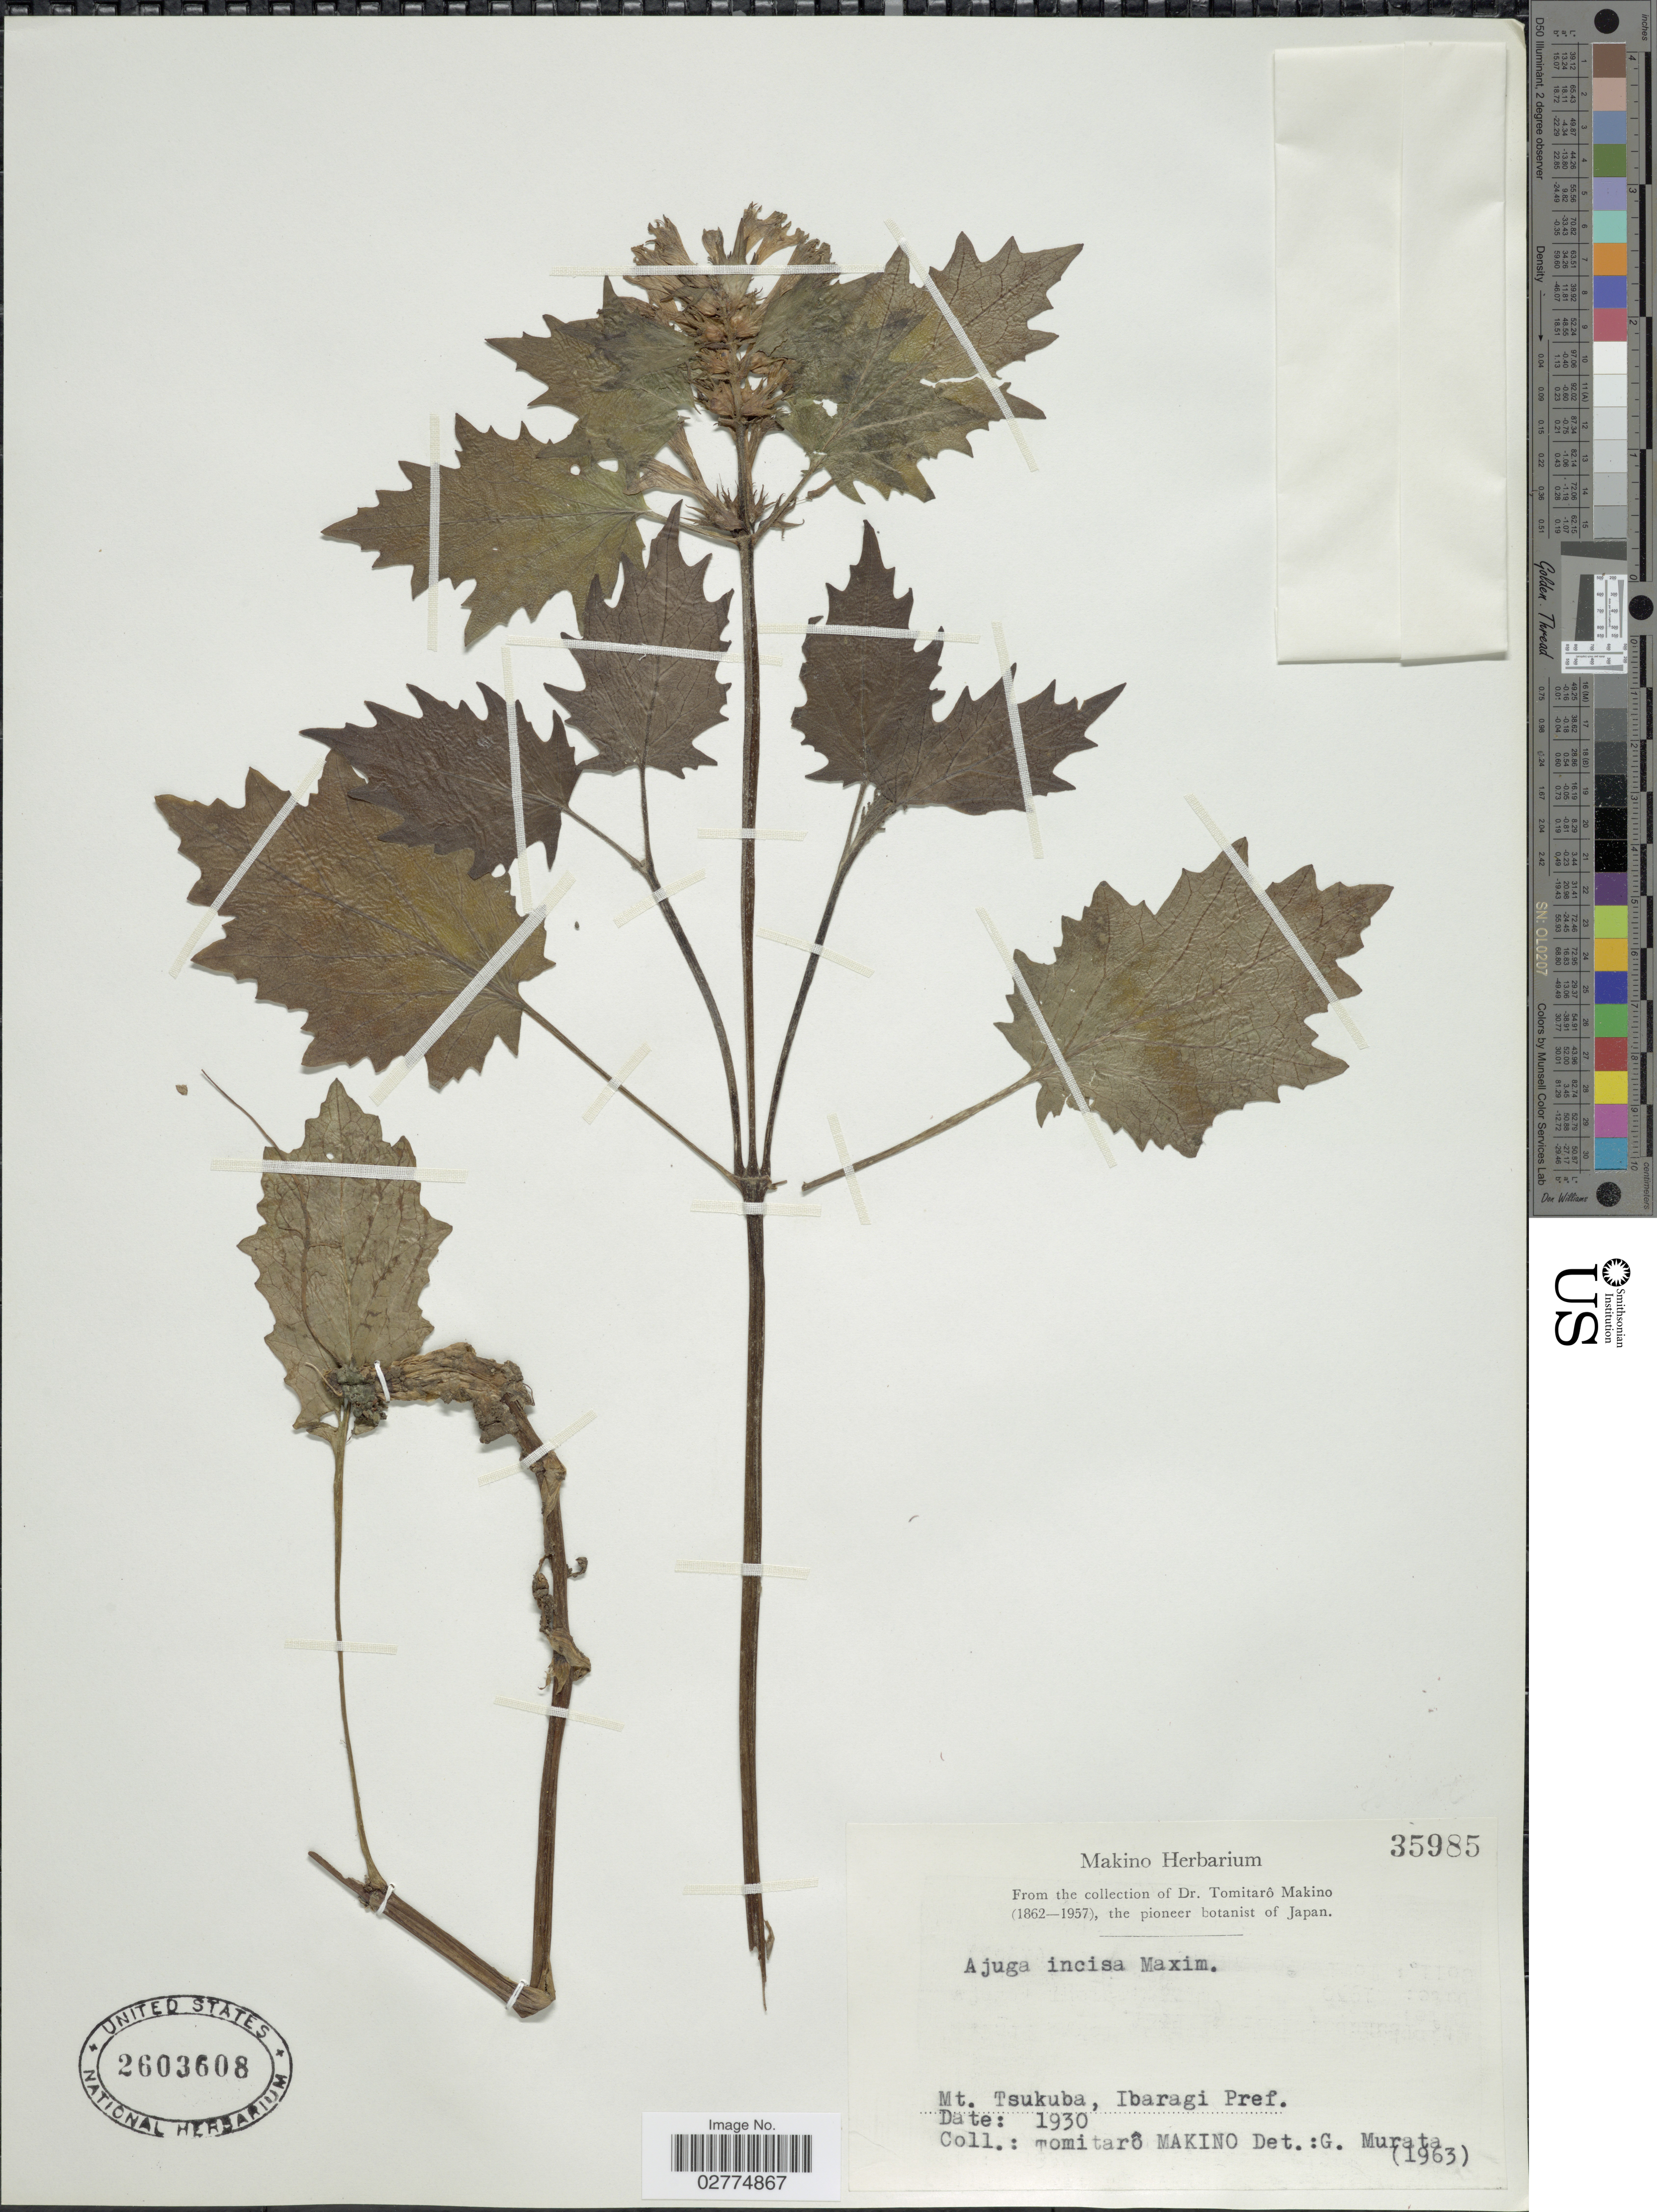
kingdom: Plantae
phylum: Tracheophyta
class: Magnoliopsida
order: Lamiales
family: Lamiaceae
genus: Ajuga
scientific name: Ajuga incisa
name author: Maxim.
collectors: T. Makino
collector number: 35985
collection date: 1930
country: Japan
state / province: Ibaraki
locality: Mt. Tsukuba, Ibaragi Pref.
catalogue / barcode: US 2603608